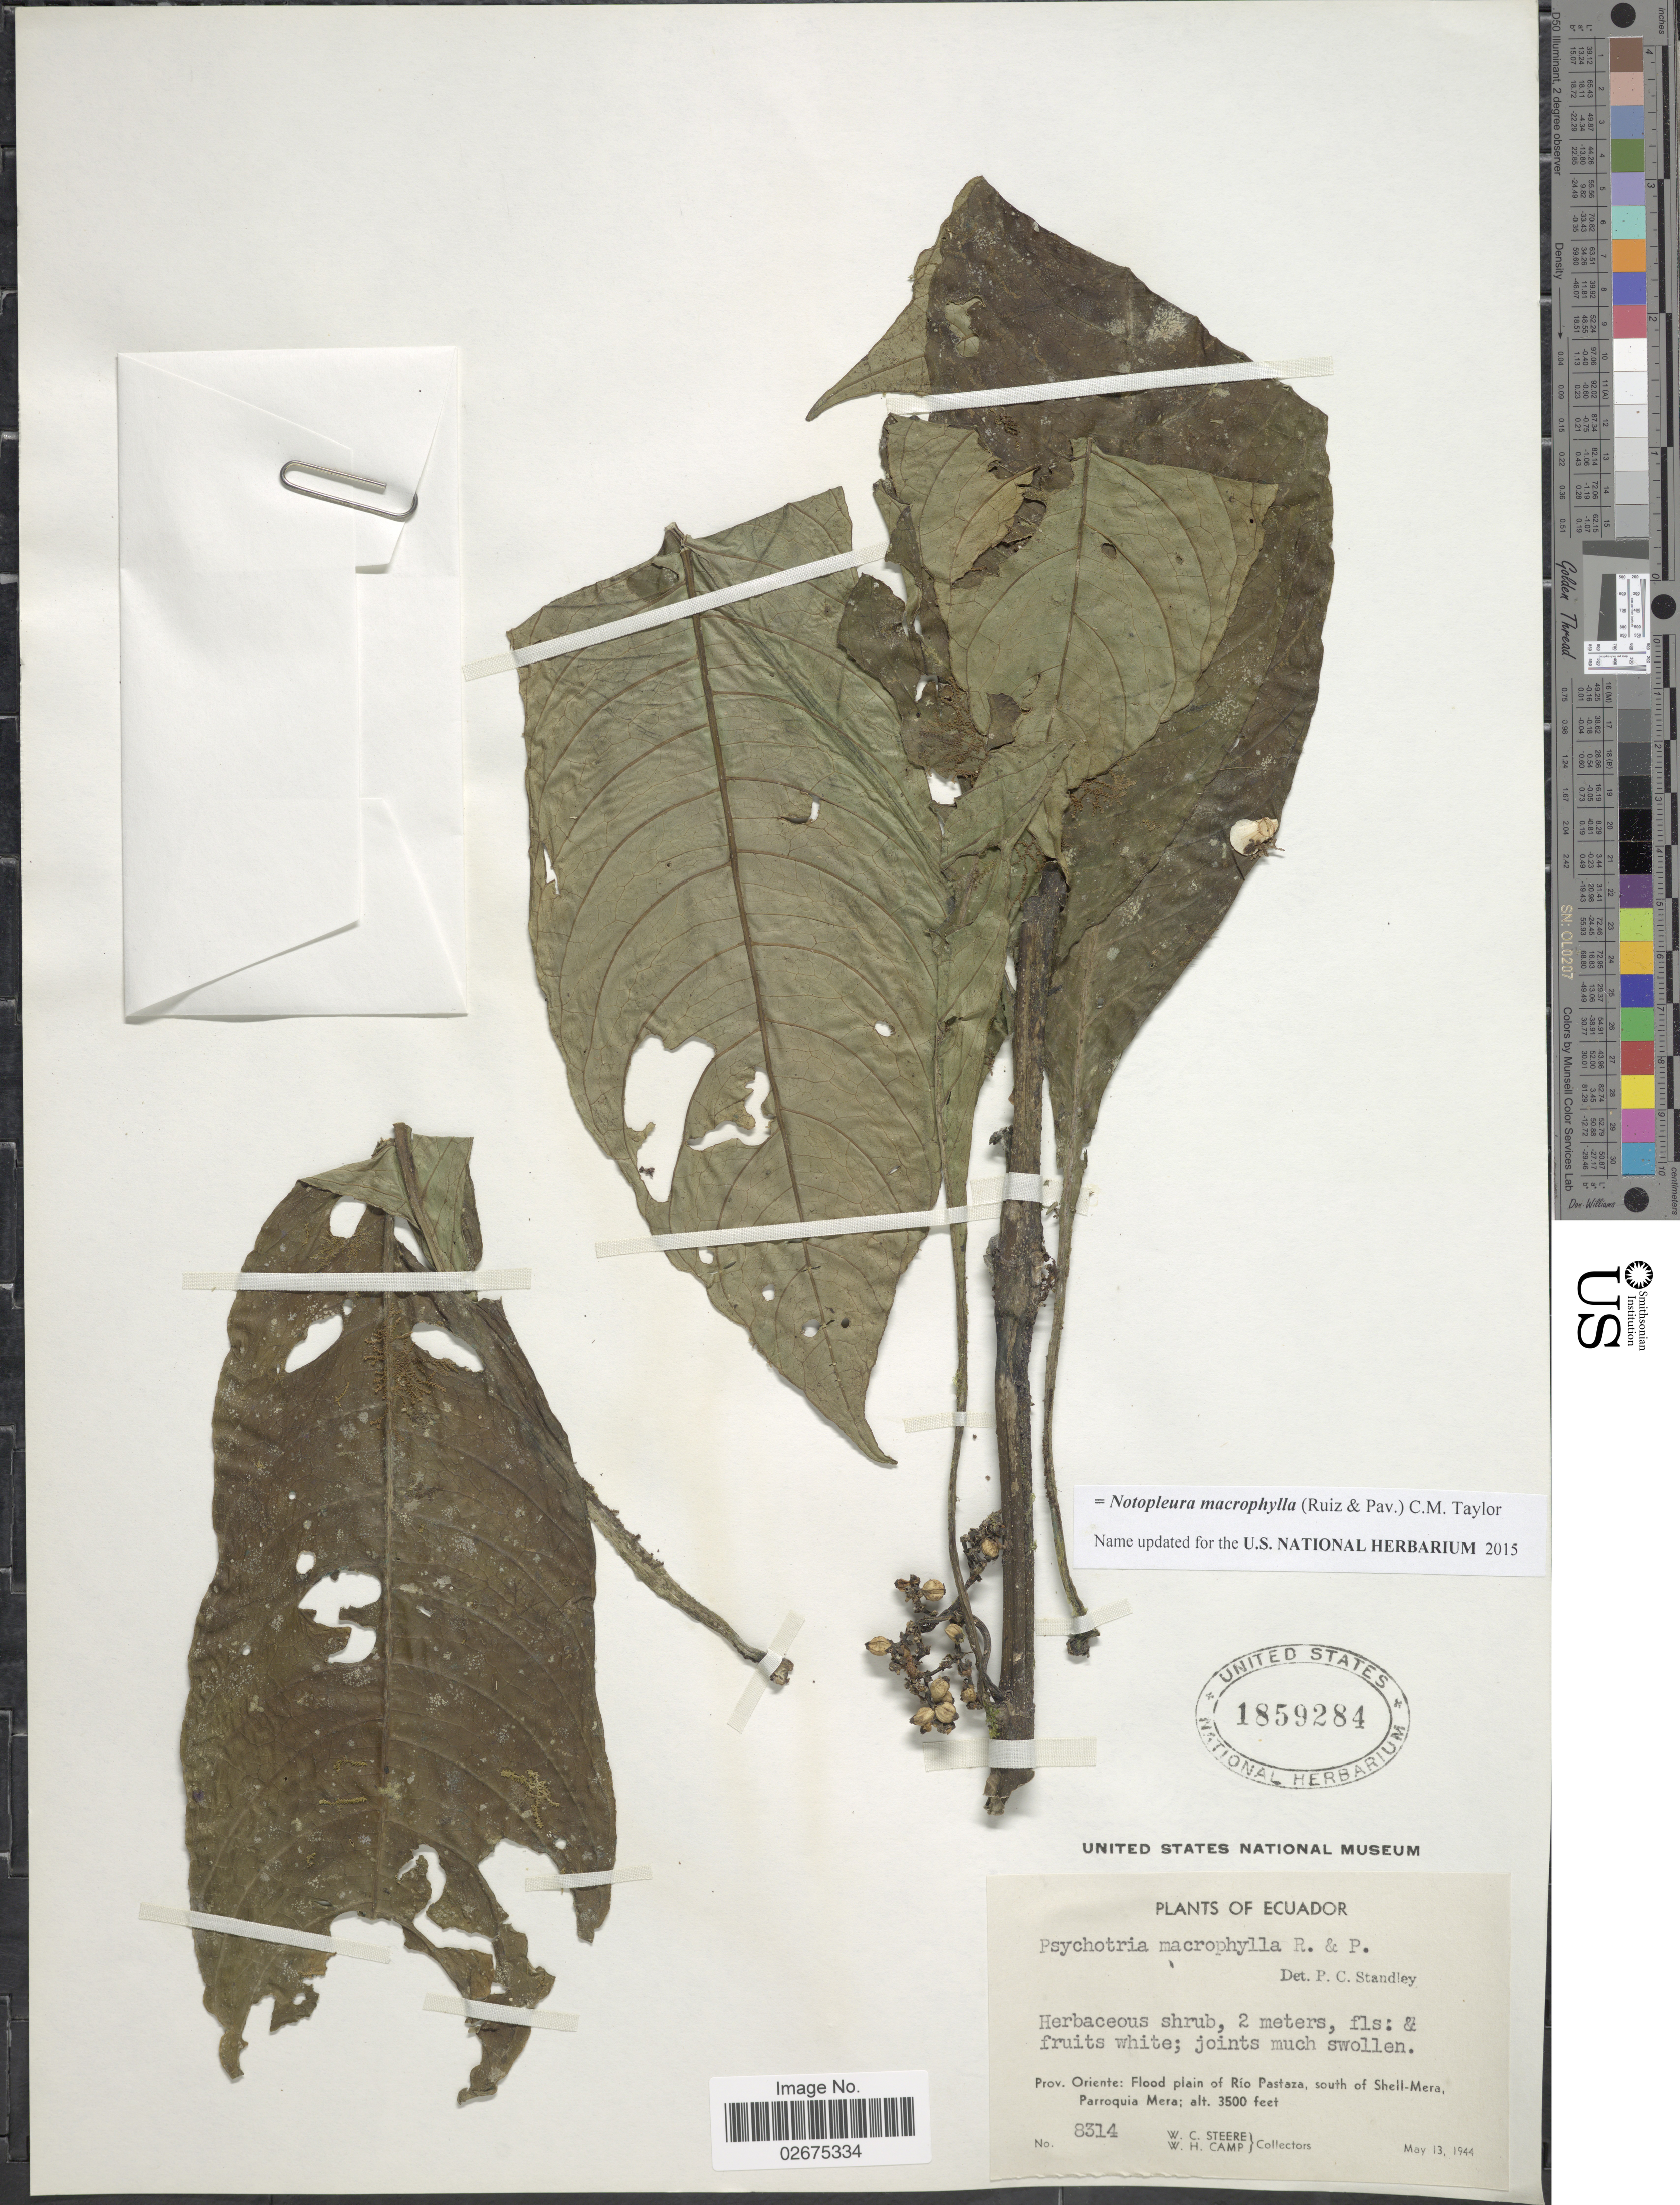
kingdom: Plantae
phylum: Tracheophyta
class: Magnoliopsida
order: Gentianales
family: Rubiaceae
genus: Notopleura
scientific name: Notopleura macrophylla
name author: (Ruiz & Pav.) C.M. Taylor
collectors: W. C. Steere & W. H. Camp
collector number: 8314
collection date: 1944-05-13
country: Ecuador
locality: Prov. Oriente: Flood plain of Río Pastaza, south of Shell-Mera, Parroquia Mera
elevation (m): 1067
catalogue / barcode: US 1859284